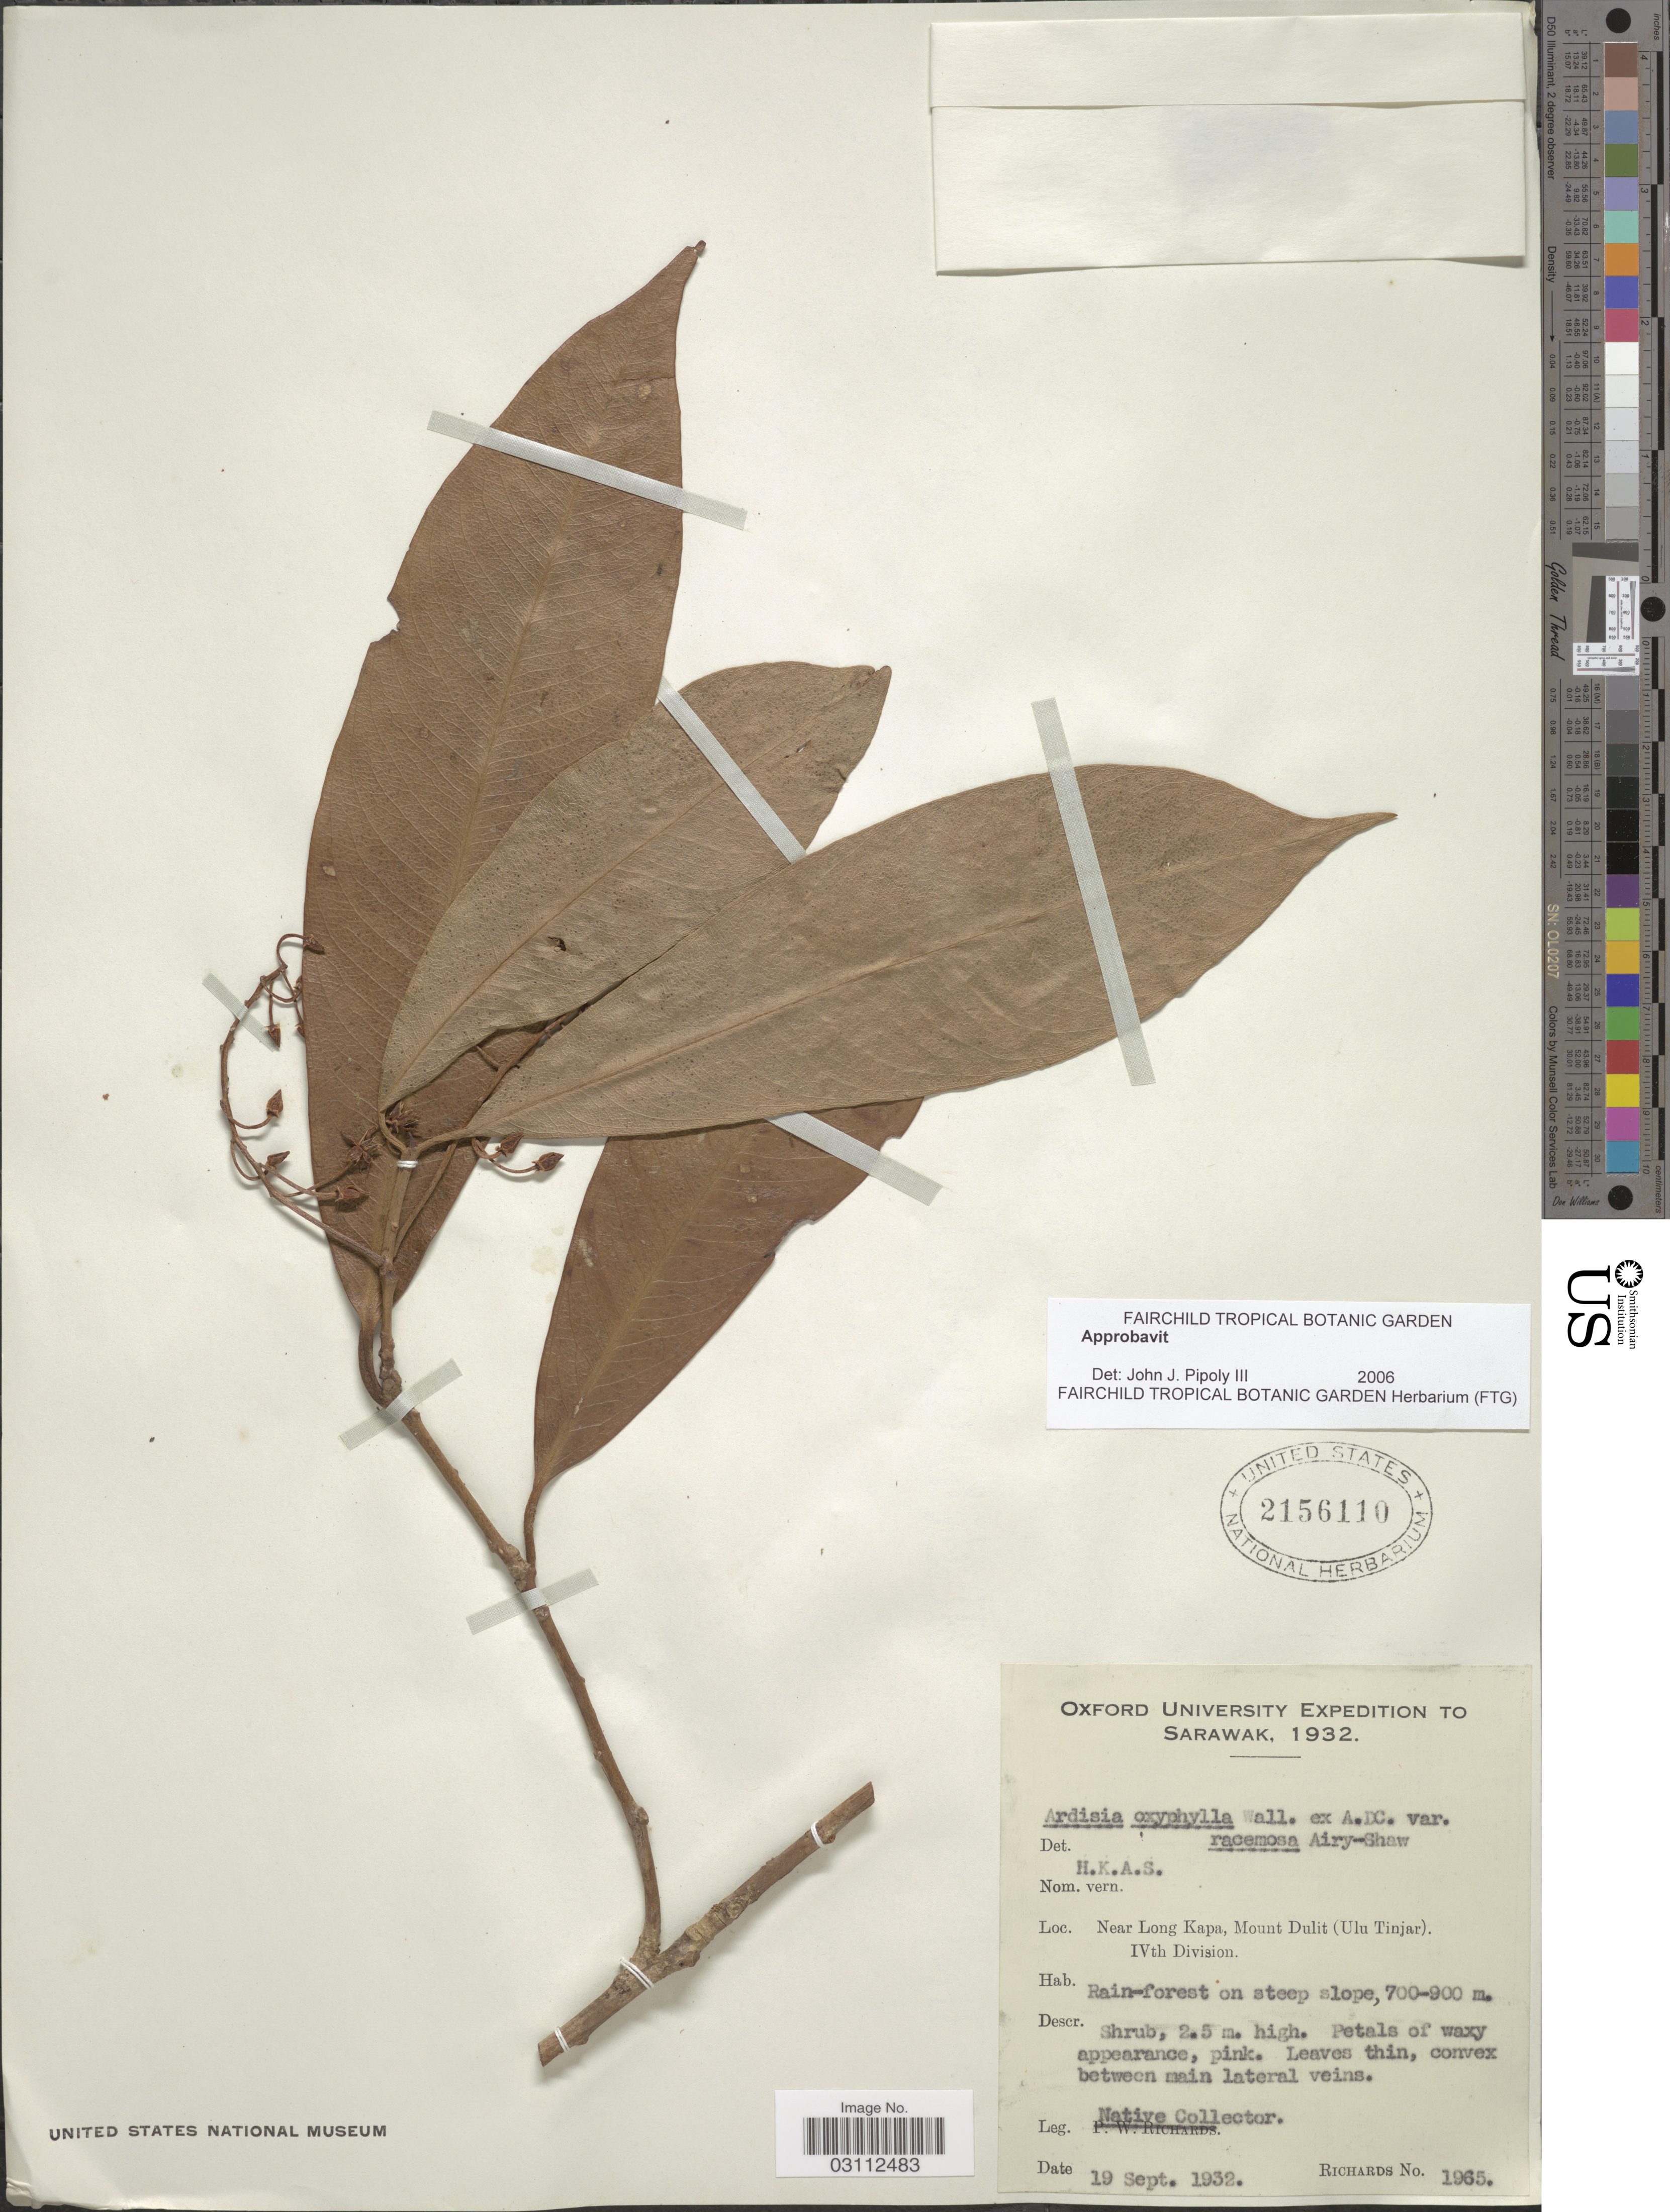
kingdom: Plantae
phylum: Tracheophyta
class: Magnoliopsida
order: Ericales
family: Primulaceae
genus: Ardisia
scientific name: Ardisia oxyphylla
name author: Wall. ex DC.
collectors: -. Richards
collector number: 1965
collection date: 1932-09-19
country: Malaysia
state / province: Sarawak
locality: Near Long Kapa, Mount Dulit (Ulu Tinjar). IVth Division.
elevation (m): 700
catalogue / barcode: US 2156110